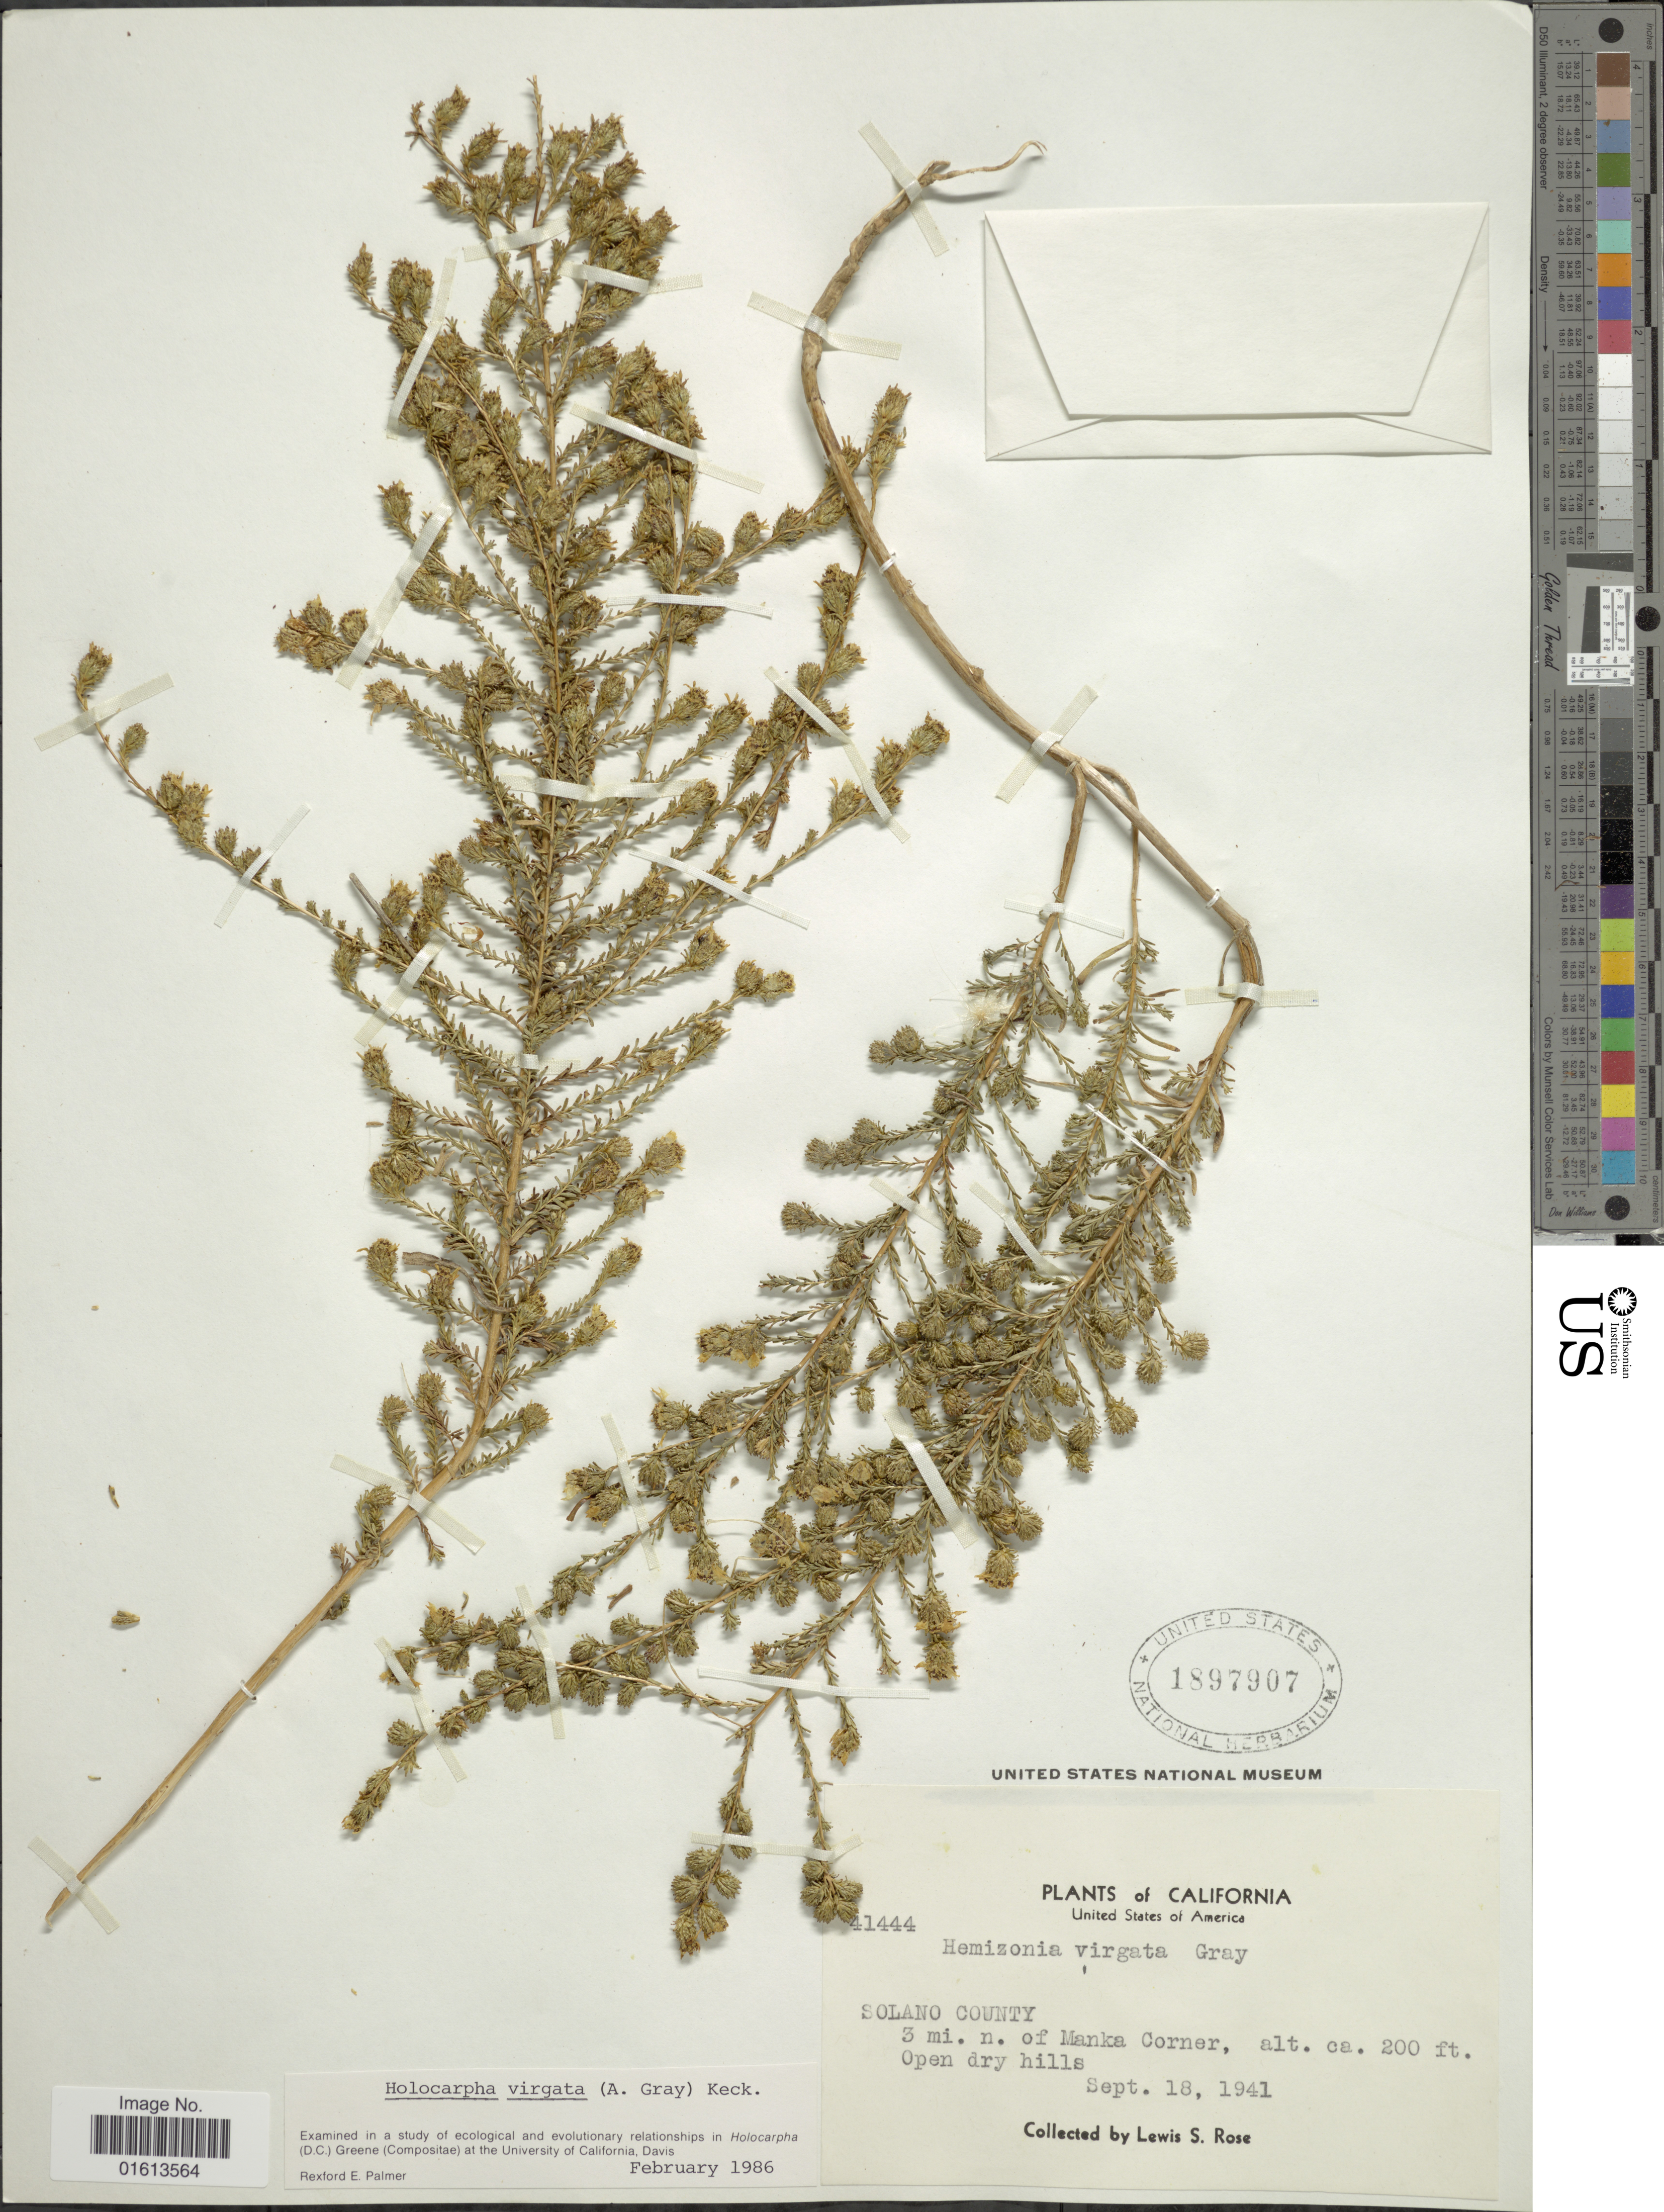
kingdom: Plantae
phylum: Tracheophyta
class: Magnoliopsida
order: Asterales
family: Asteraceae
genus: Holocarpha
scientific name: Holocarpha virgata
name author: (A. Gray) D.D. Keck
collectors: L. S. Rose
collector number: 41444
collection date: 1941-09-18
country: United States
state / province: California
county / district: Solano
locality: California. United States of America. Solano County. 3 mi. n. of Manka Corner. Open dry hills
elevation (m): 61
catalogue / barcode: US 1897907